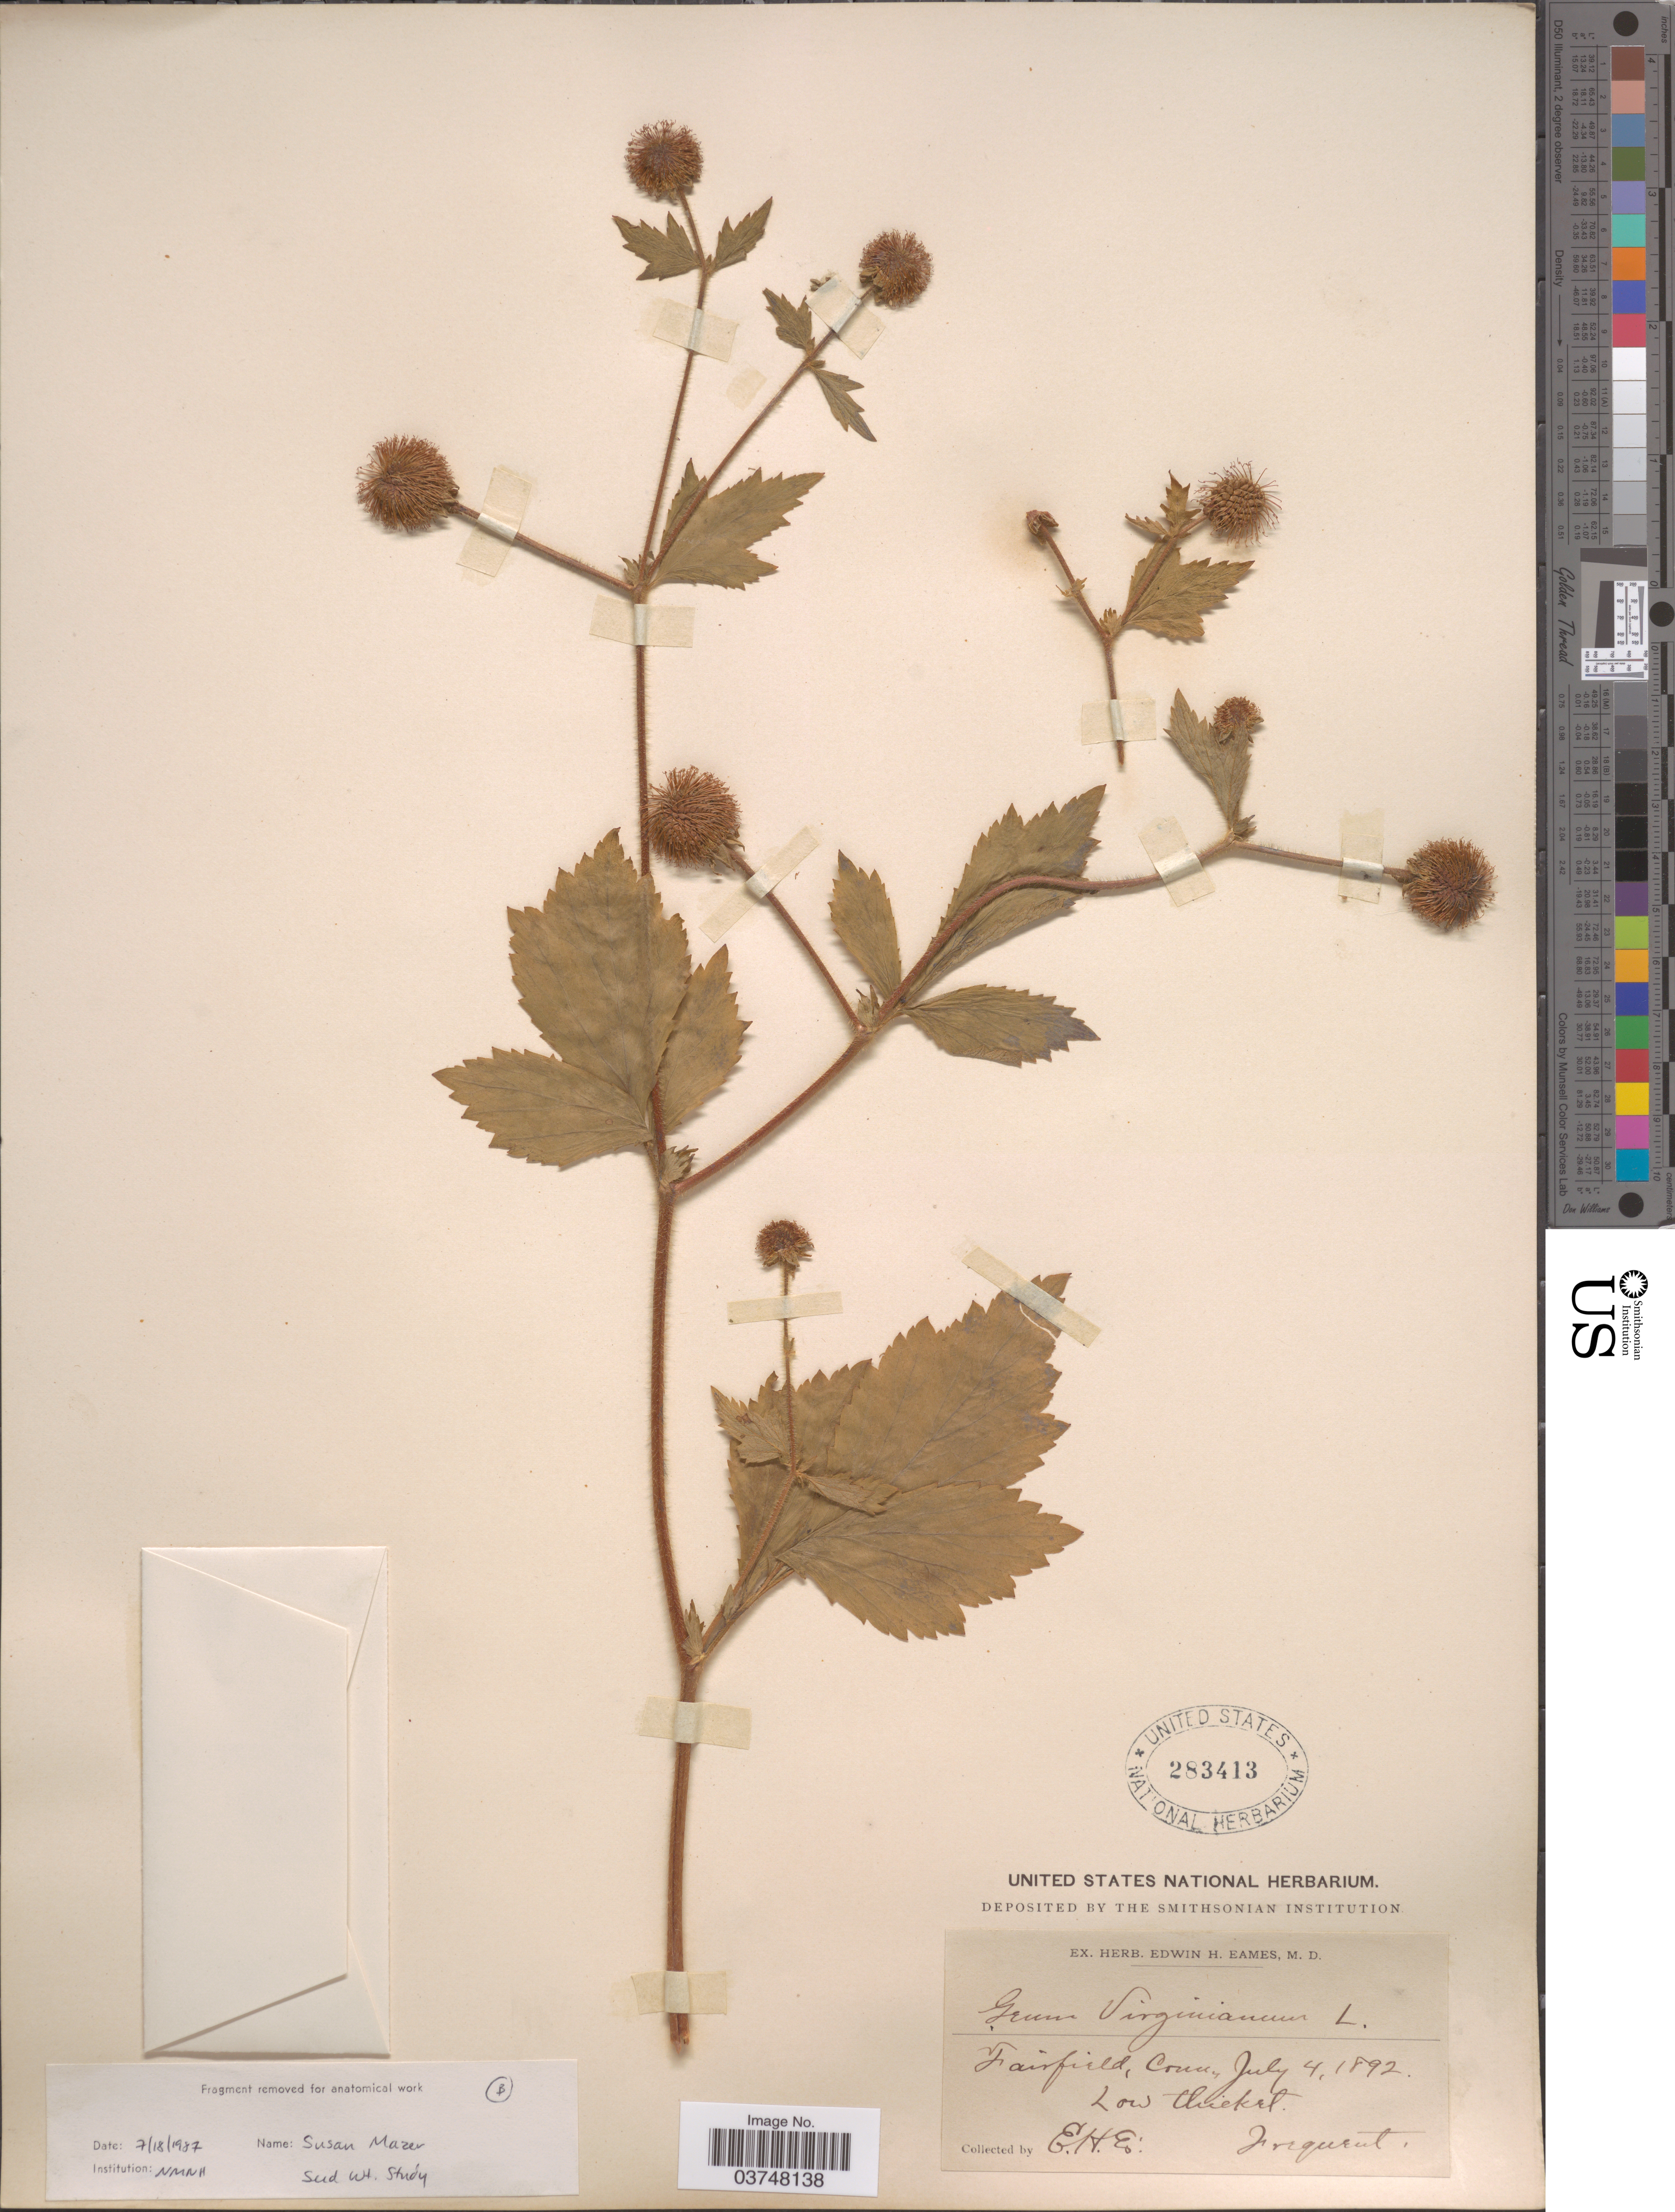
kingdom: Plantae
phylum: Tracheophyta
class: Magnoliopsida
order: Rosales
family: Rosaceae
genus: Geum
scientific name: Geum virginianum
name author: L.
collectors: E. H. Eames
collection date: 1892-07-04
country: United States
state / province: Connecticut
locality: Fairfield.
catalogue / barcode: US 283413